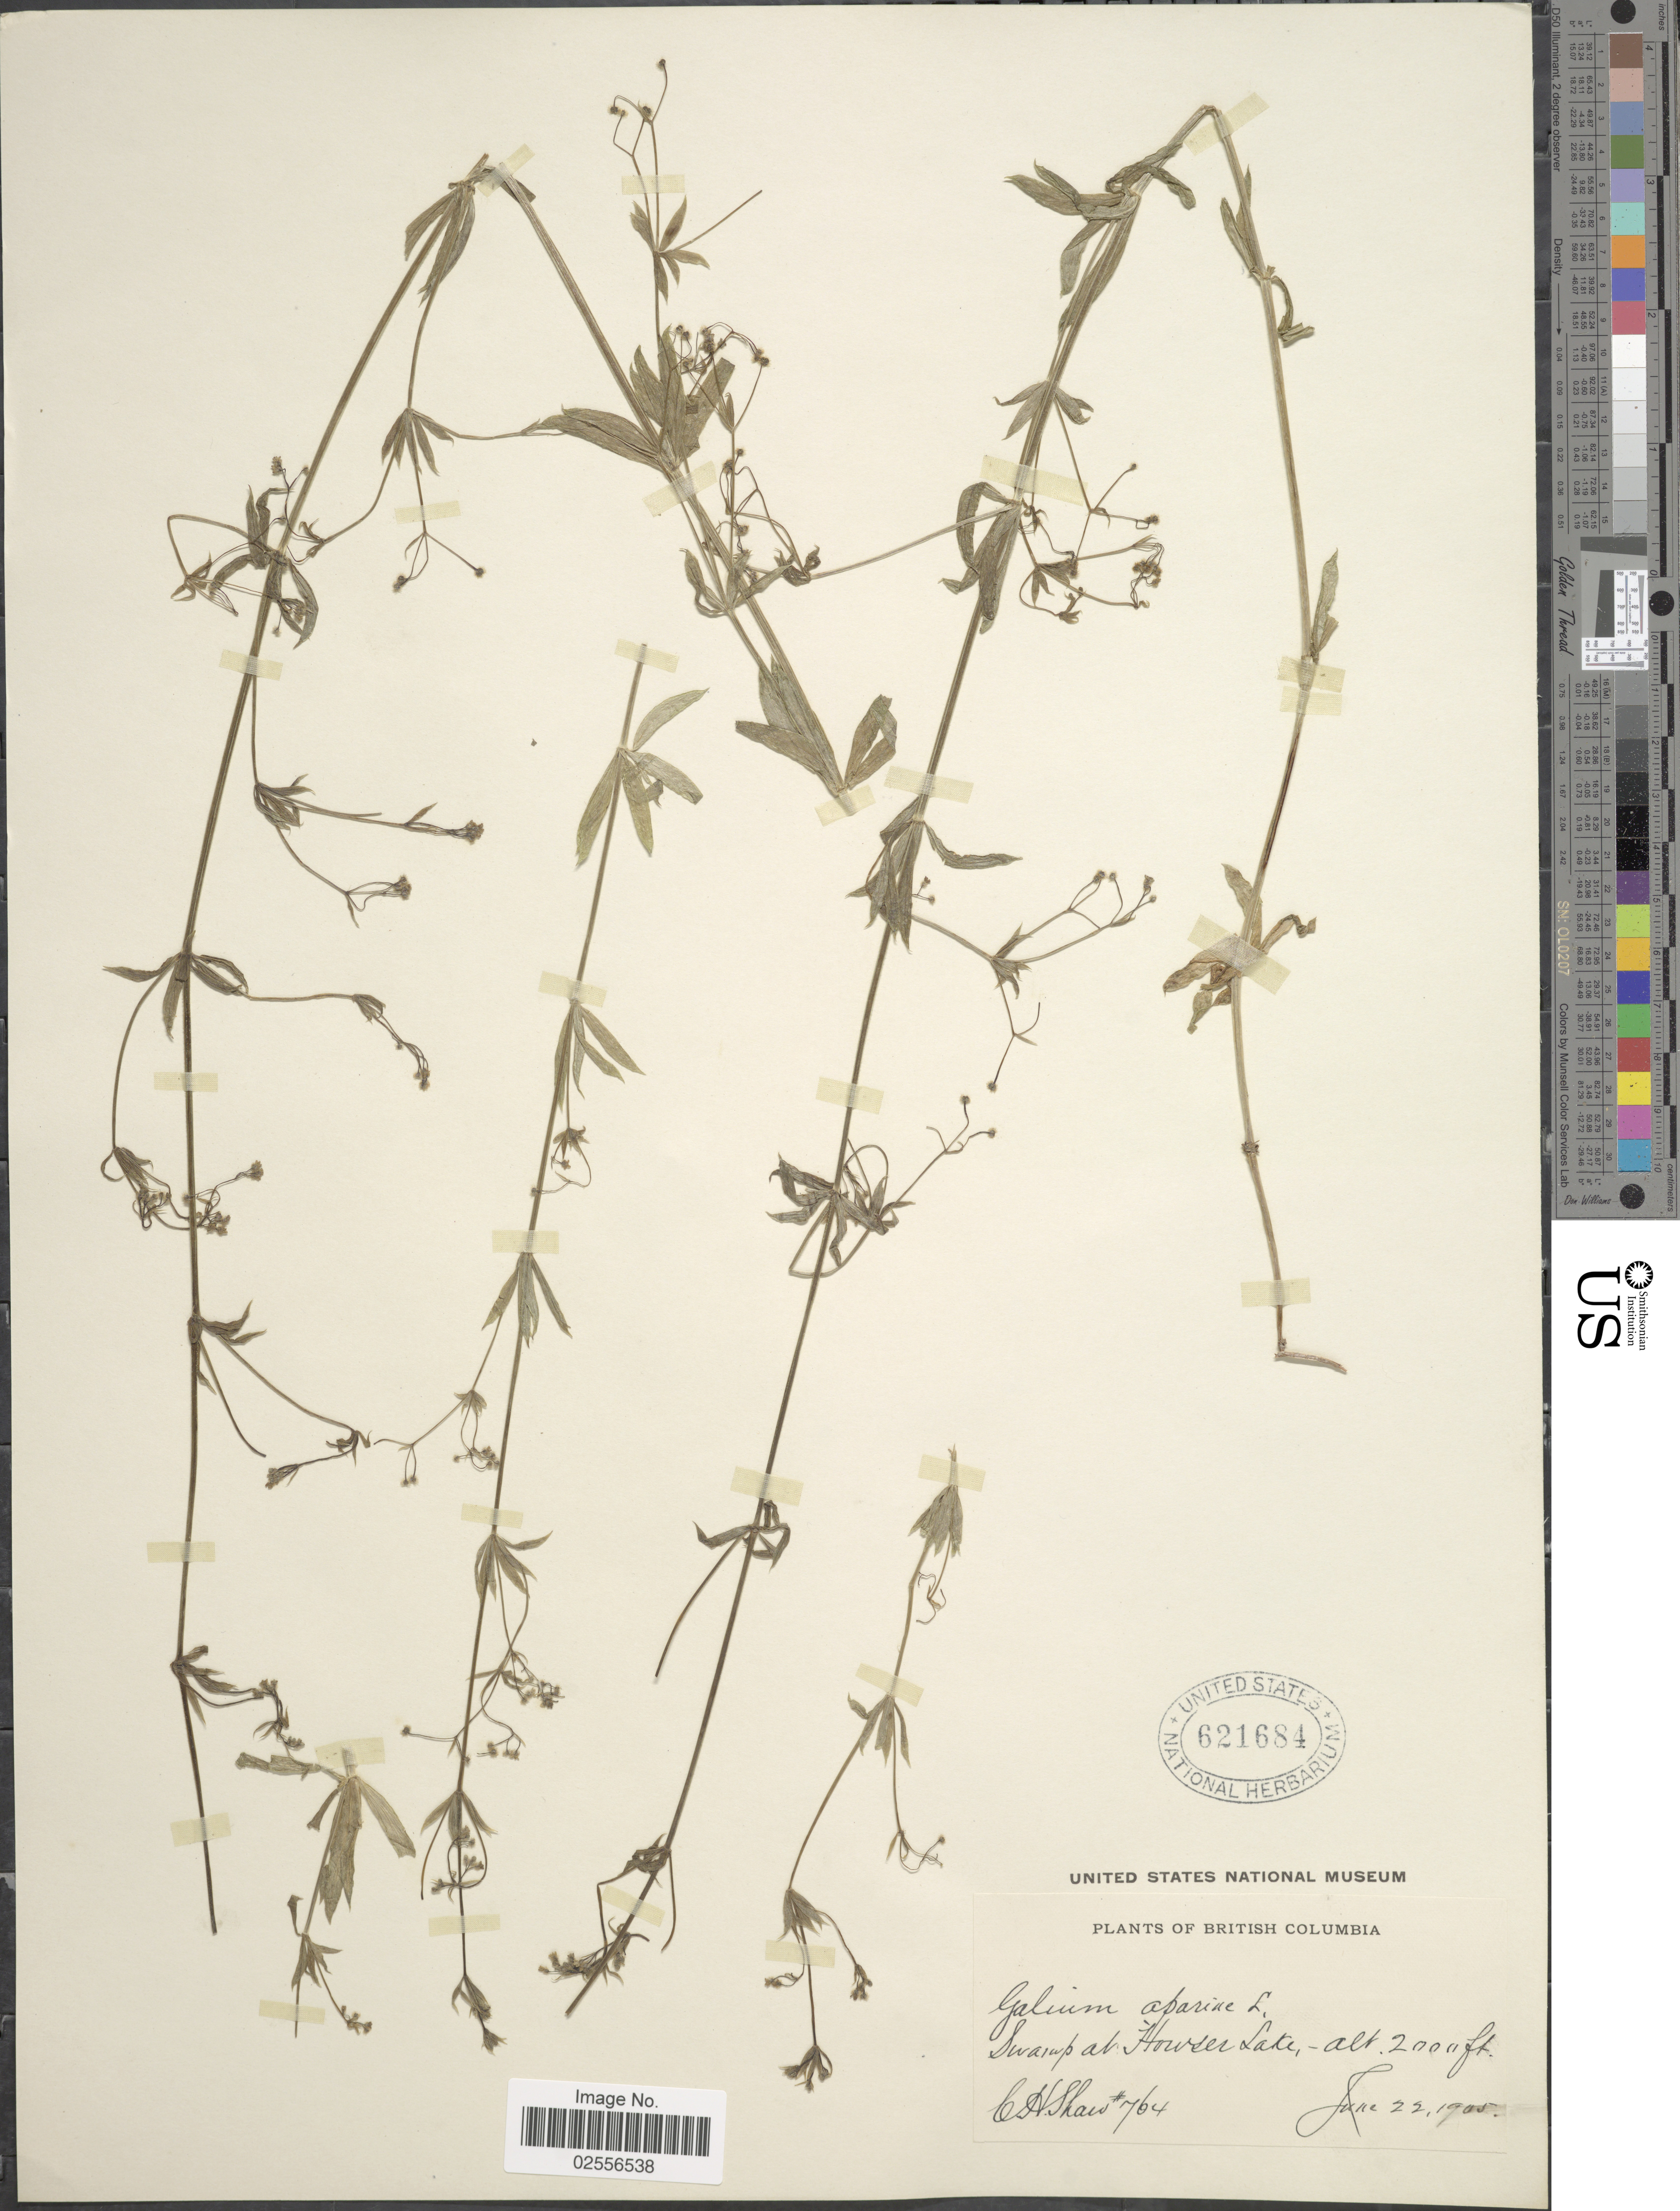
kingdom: Plantae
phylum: Tracheophyta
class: Magnoliopsida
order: Gentianales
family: Rubiaceae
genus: Galium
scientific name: Galium aparine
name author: L.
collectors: C. H. Shaw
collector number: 764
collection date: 1905-06-22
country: Canada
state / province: British Columbia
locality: Swamp at Hower Lake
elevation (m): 610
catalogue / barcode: US 621684